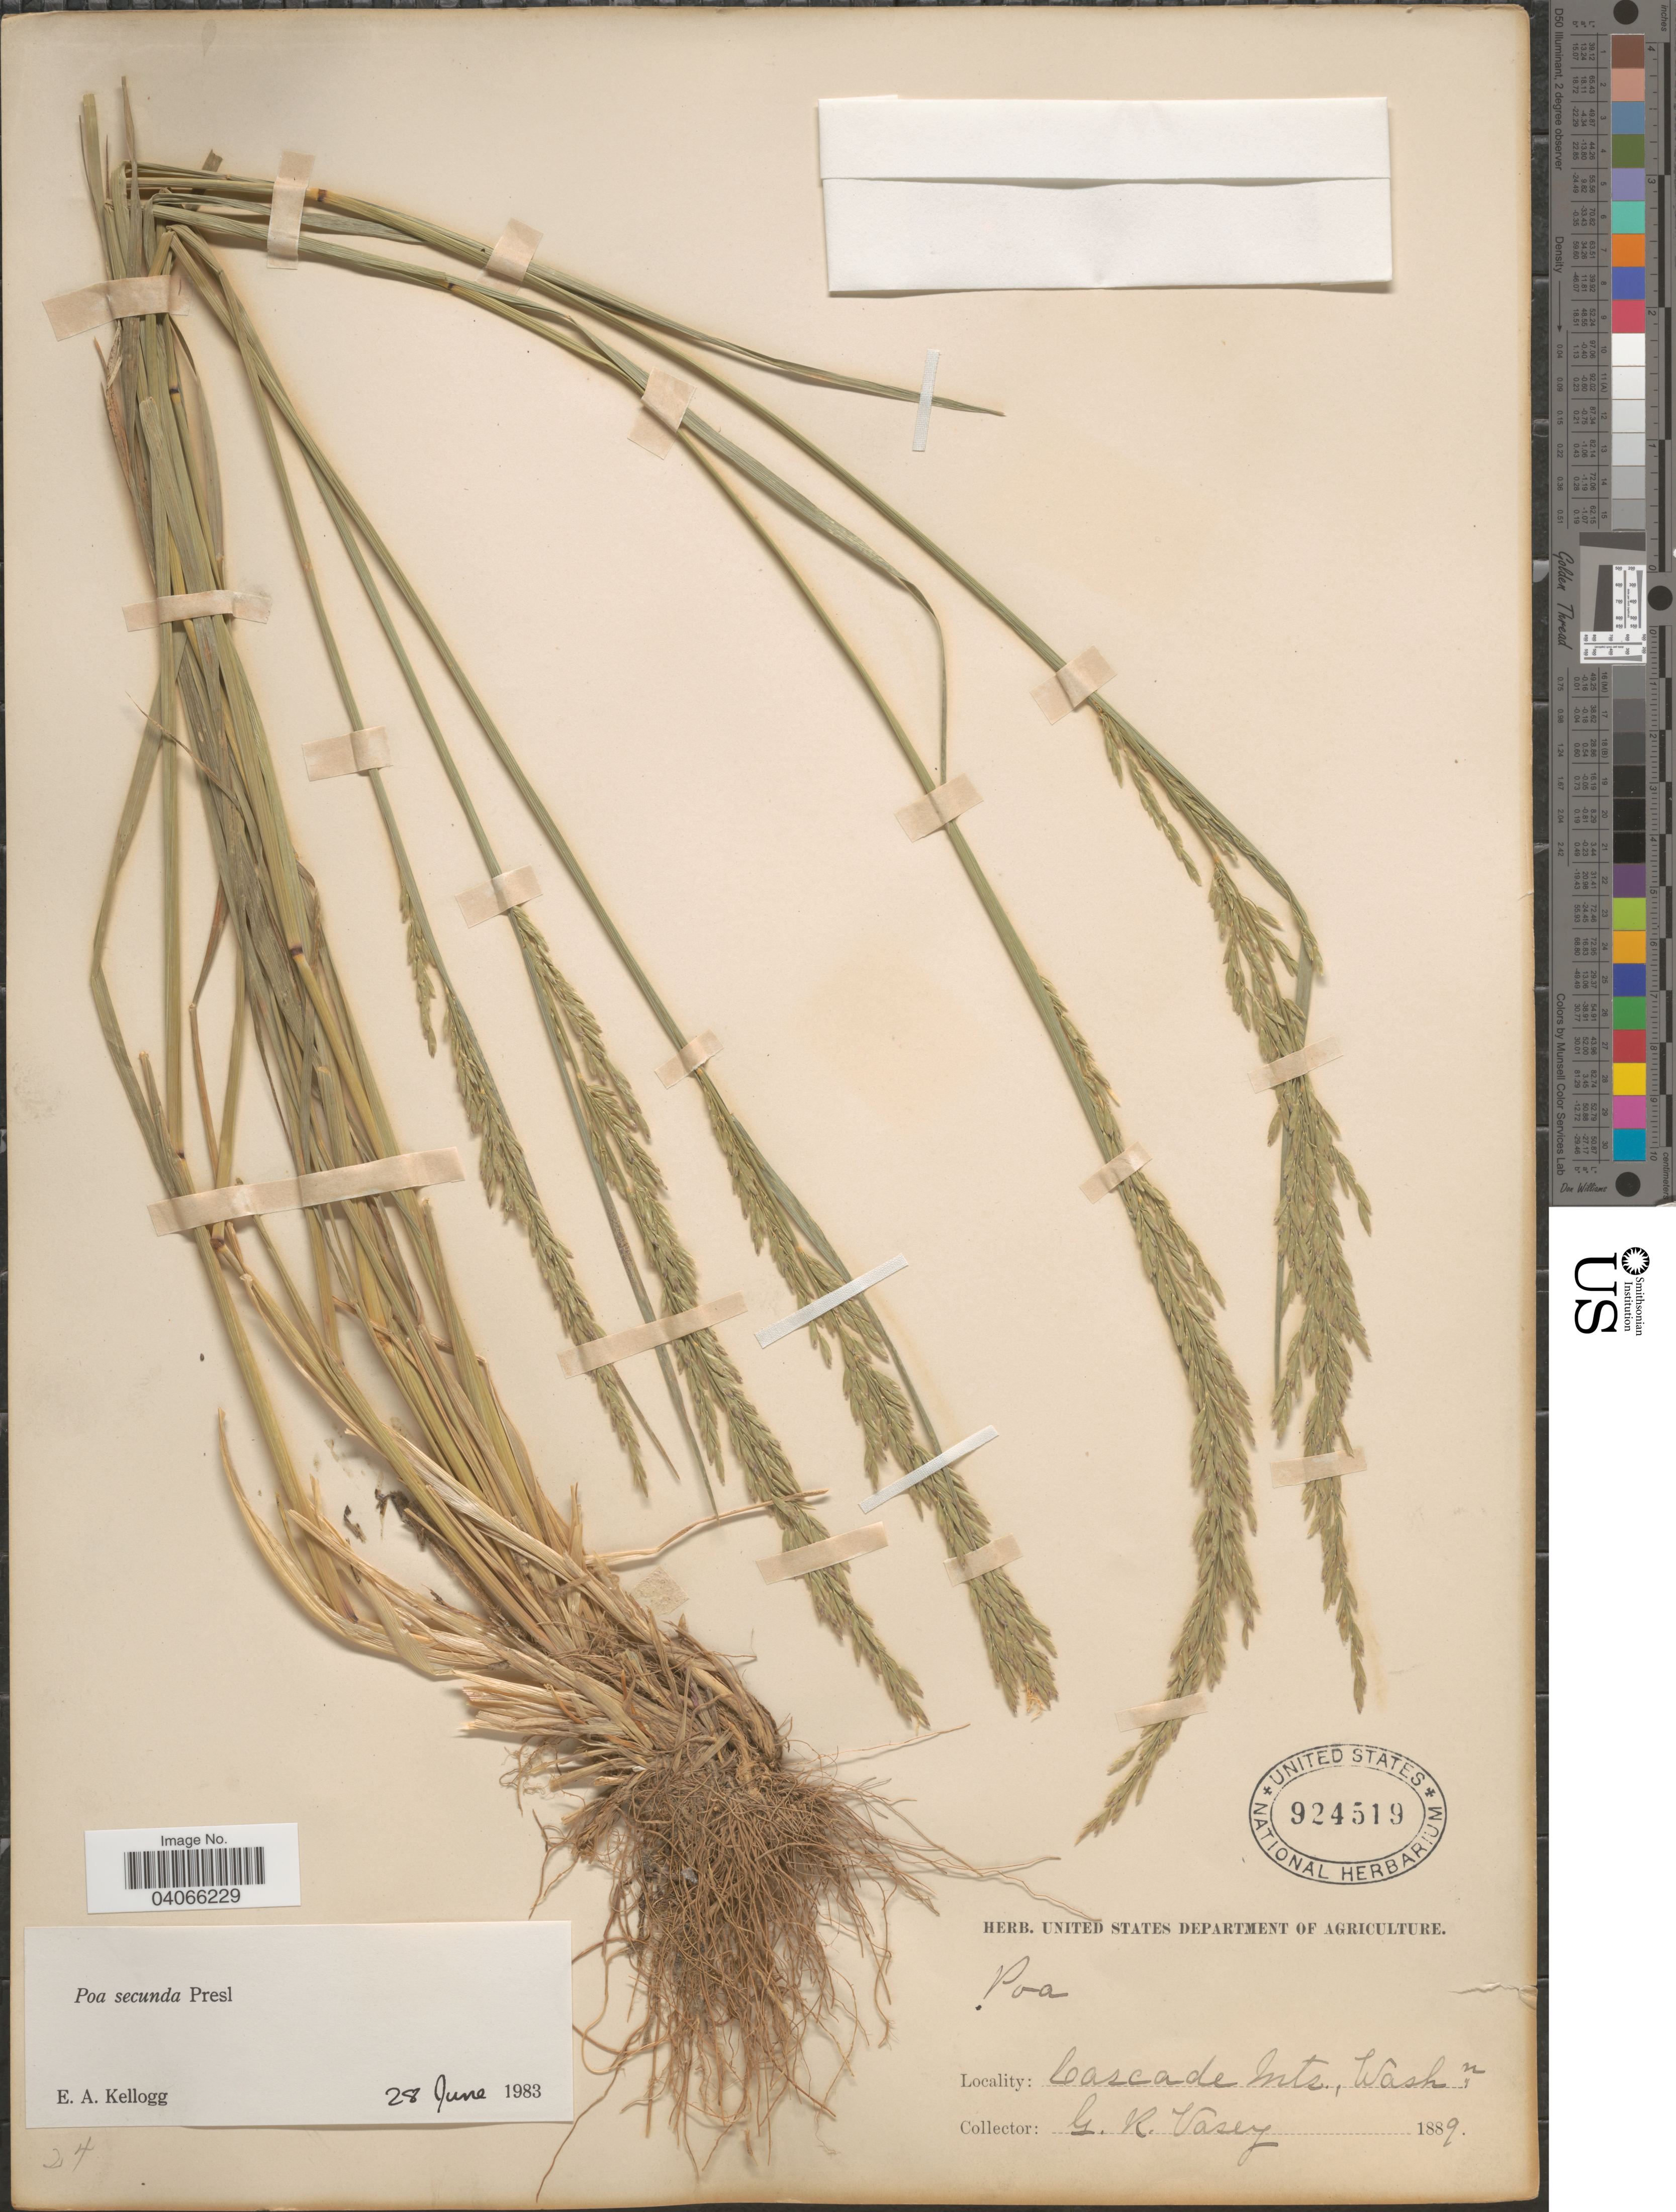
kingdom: Plantae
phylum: Tracheophyta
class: Liliopsida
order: Poales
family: Poaceae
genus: Poa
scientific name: Poa secunda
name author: J. Presl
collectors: G. R. Vasey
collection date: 1889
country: United States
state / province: Washington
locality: Cascade Mts.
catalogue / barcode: US 924519